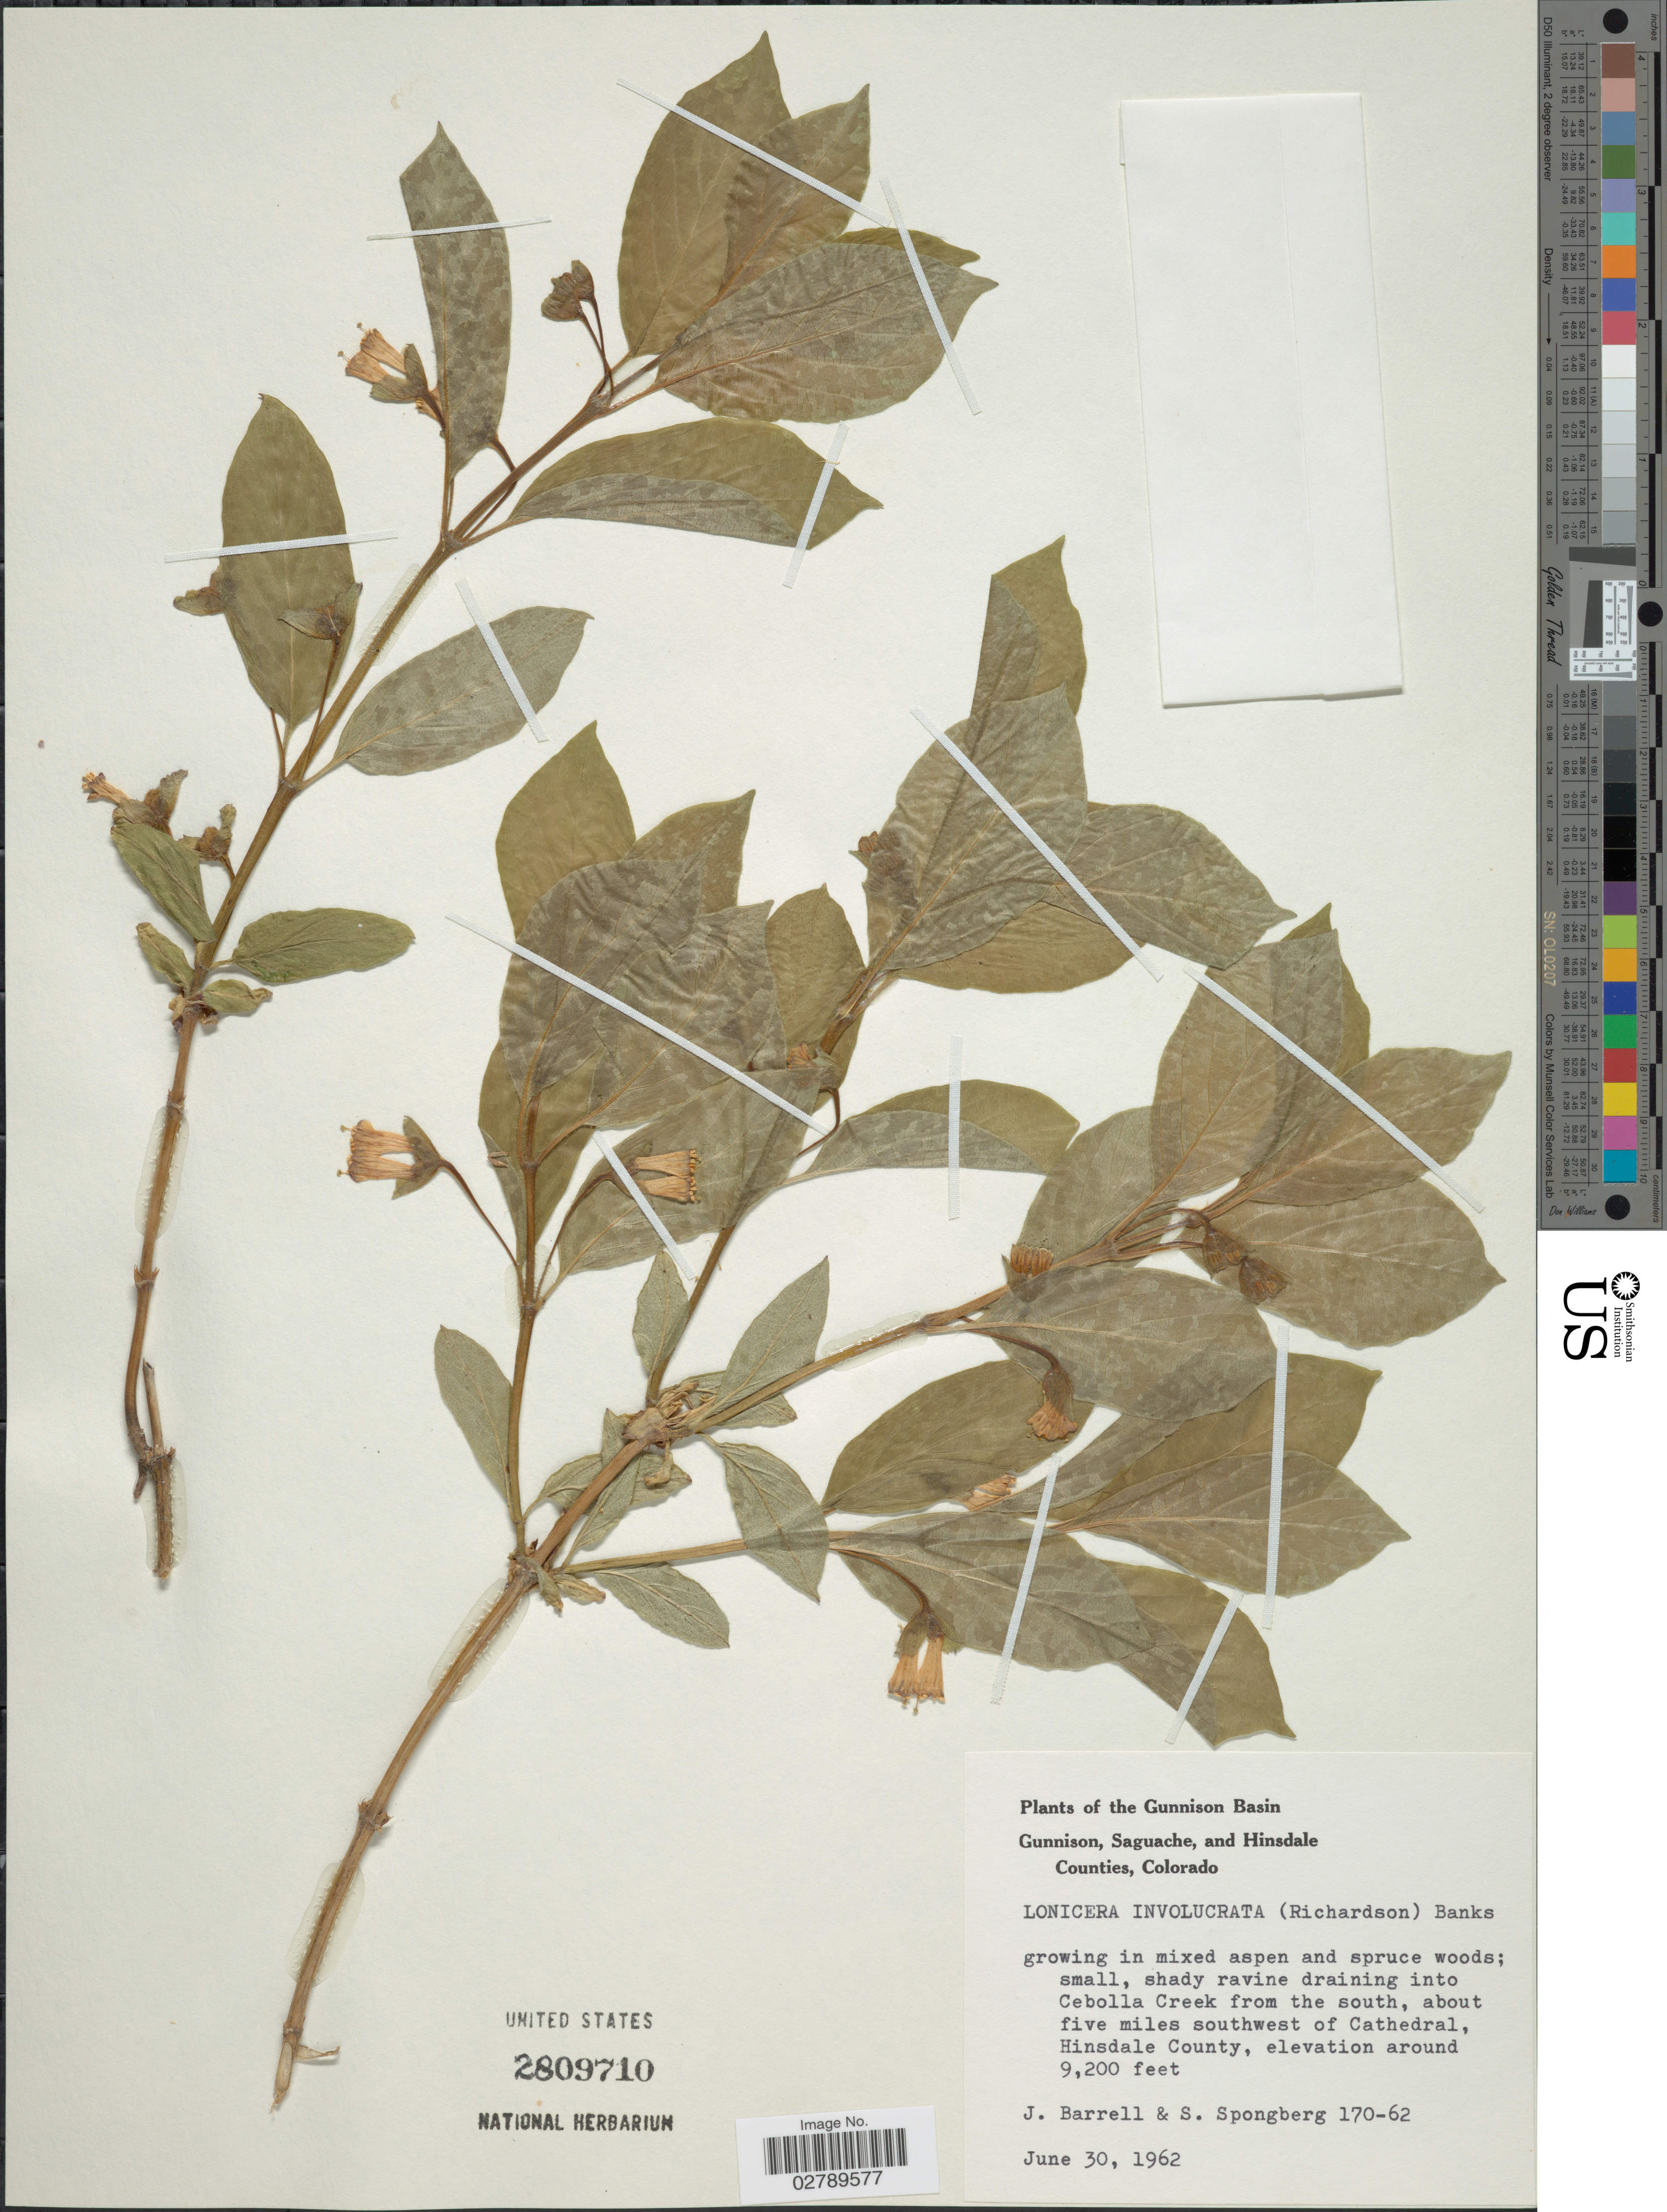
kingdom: Plantae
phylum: Tracheophyta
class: Magnoliopsida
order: Dipsacales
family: Caprifoliaceae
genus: Lonicera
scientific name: Lonicera involucrata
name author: (Richardson) Banks ex Spreng.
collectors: J. Barrell & S. A.Spongberg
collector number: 170-62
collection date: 1962-06-30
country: United States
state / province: Colorado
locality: Small, shady ravine drainage into Cebolla Creek from the south, about five miles southwest of Cathedral, Hinsdale County.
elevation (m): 2804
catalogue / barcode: US 2809710